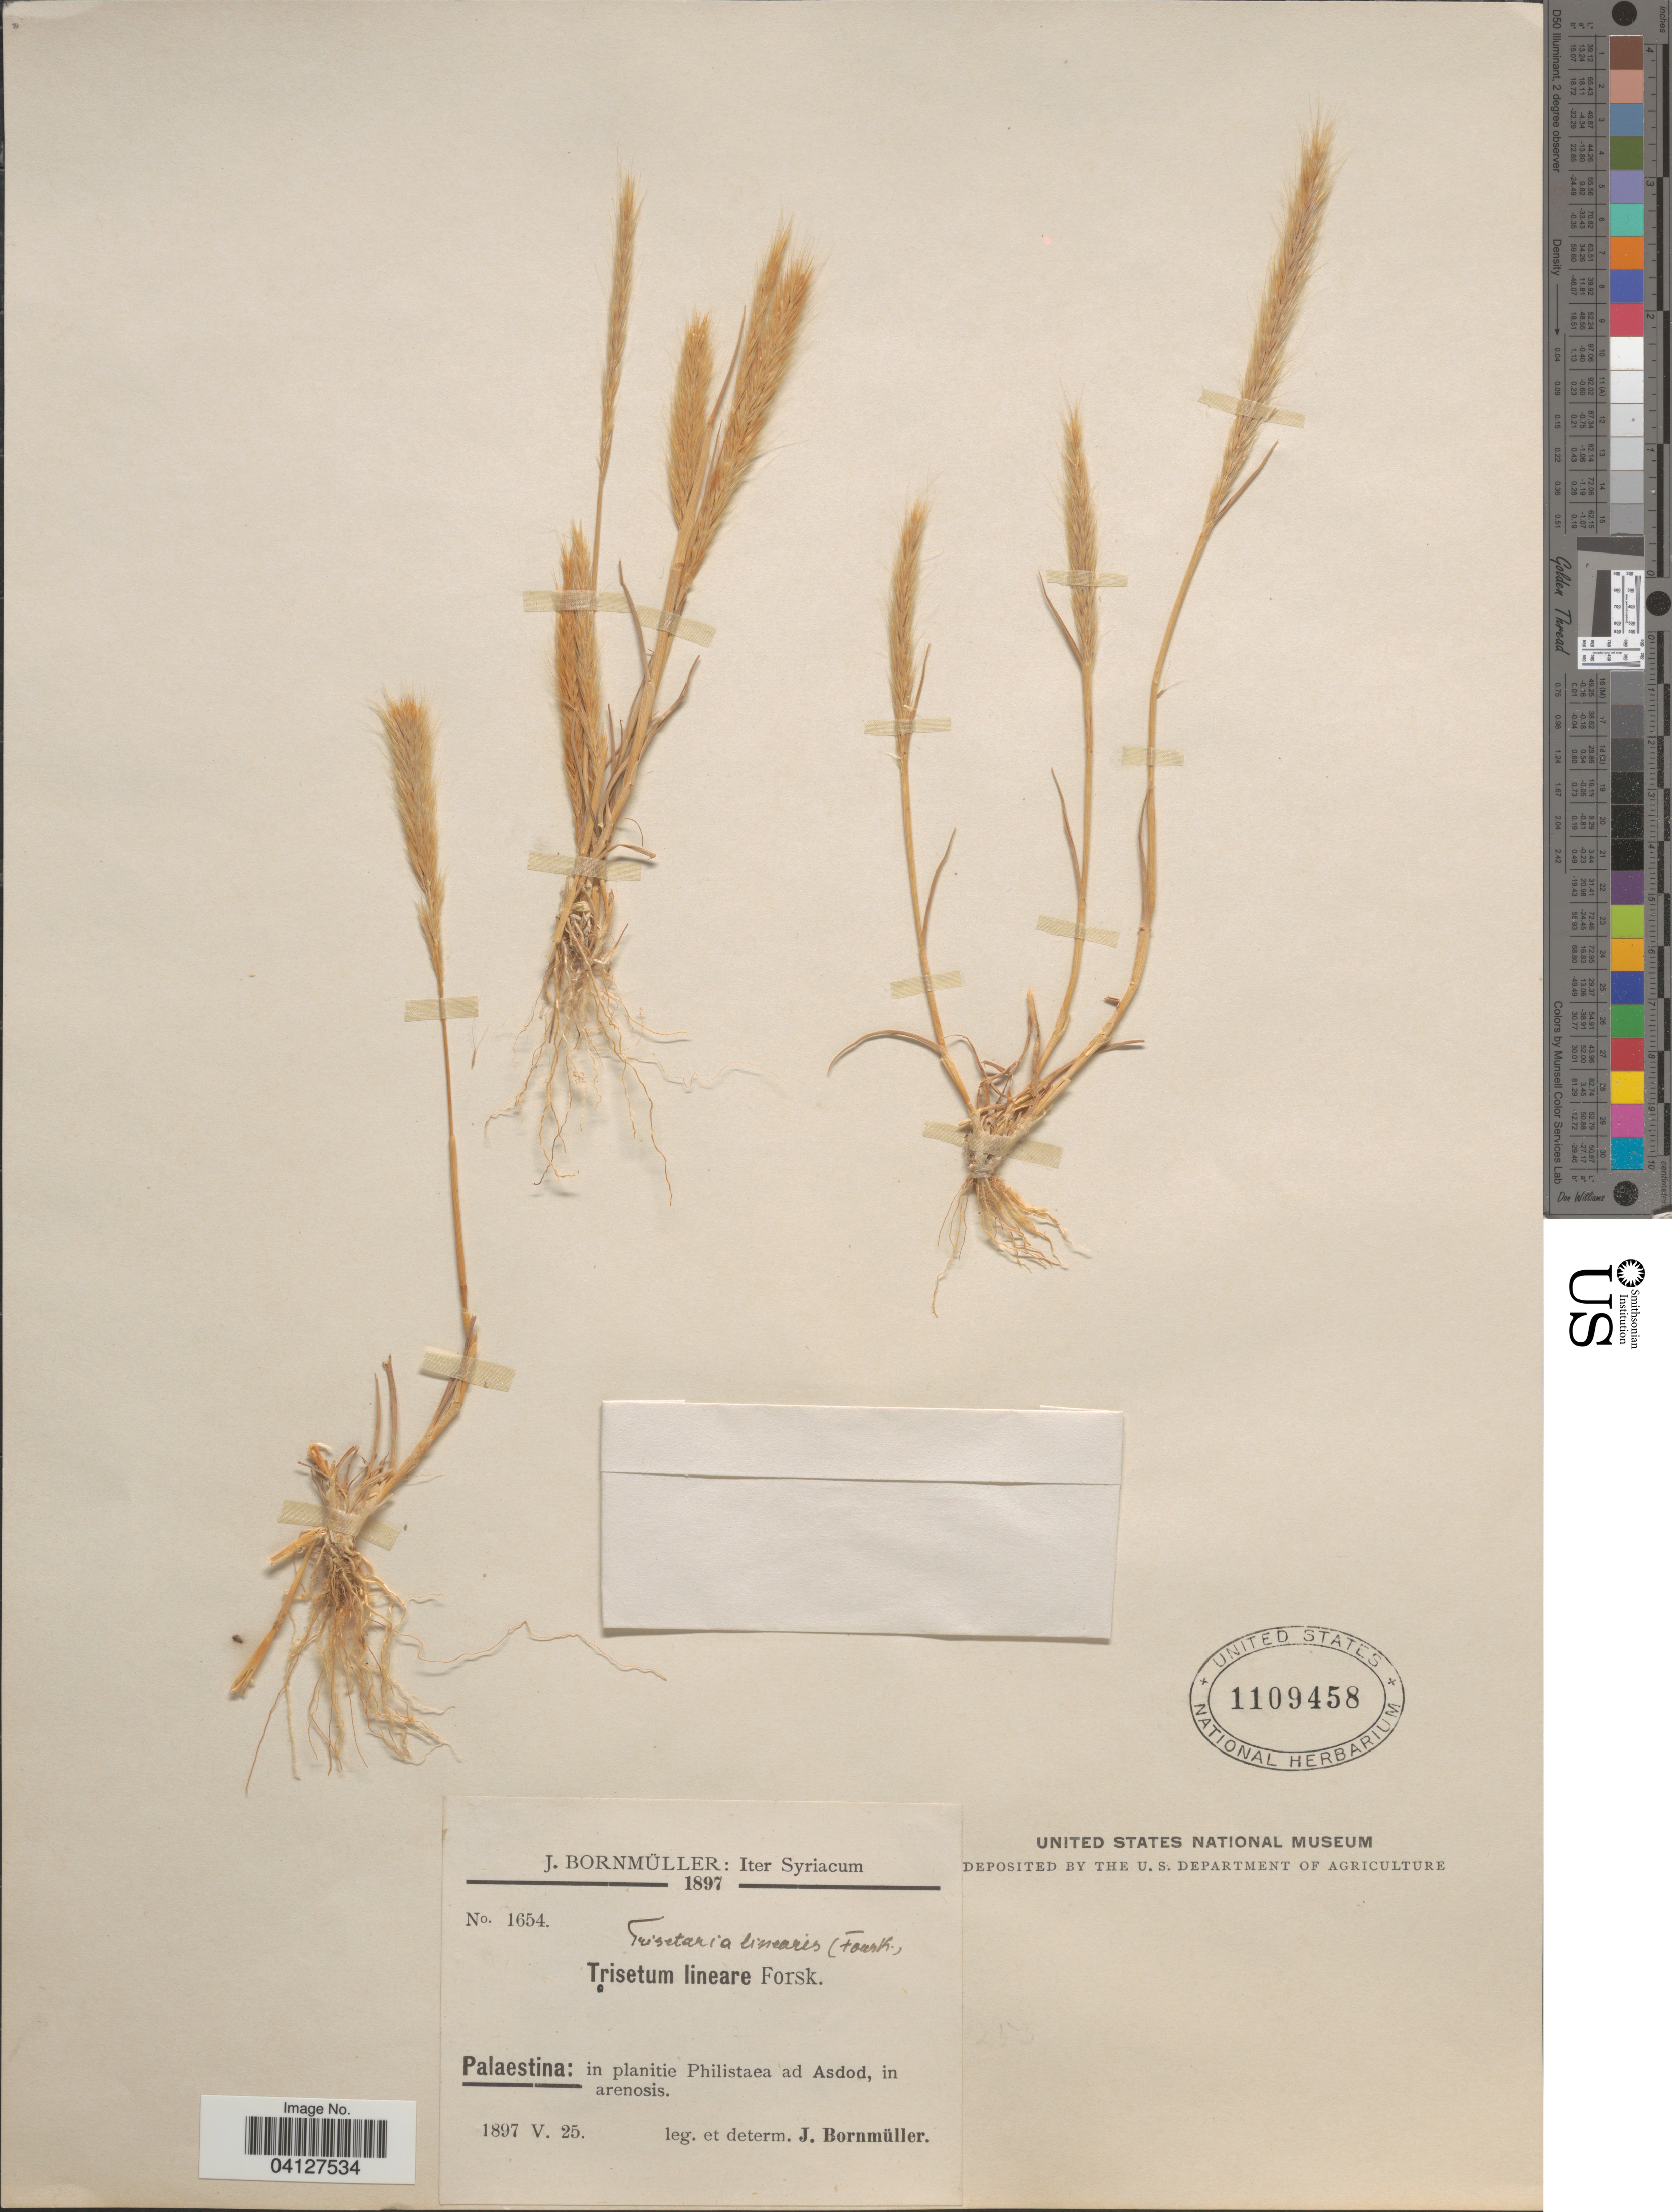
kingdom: Plantae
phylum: Tracheophyta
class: Liliopsida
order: Poales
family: Poaceae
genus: Trisetum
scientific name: Trisetum lineare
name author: (Forssk.) Boiss.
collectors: J. Bornmüller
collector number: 1654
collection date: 1897-05-25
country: Israel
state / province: Southern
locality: Iter Syriacum. Palaestina: in planitie Philistaea ad Asdod, in arenosis.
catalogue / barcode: US 1109458